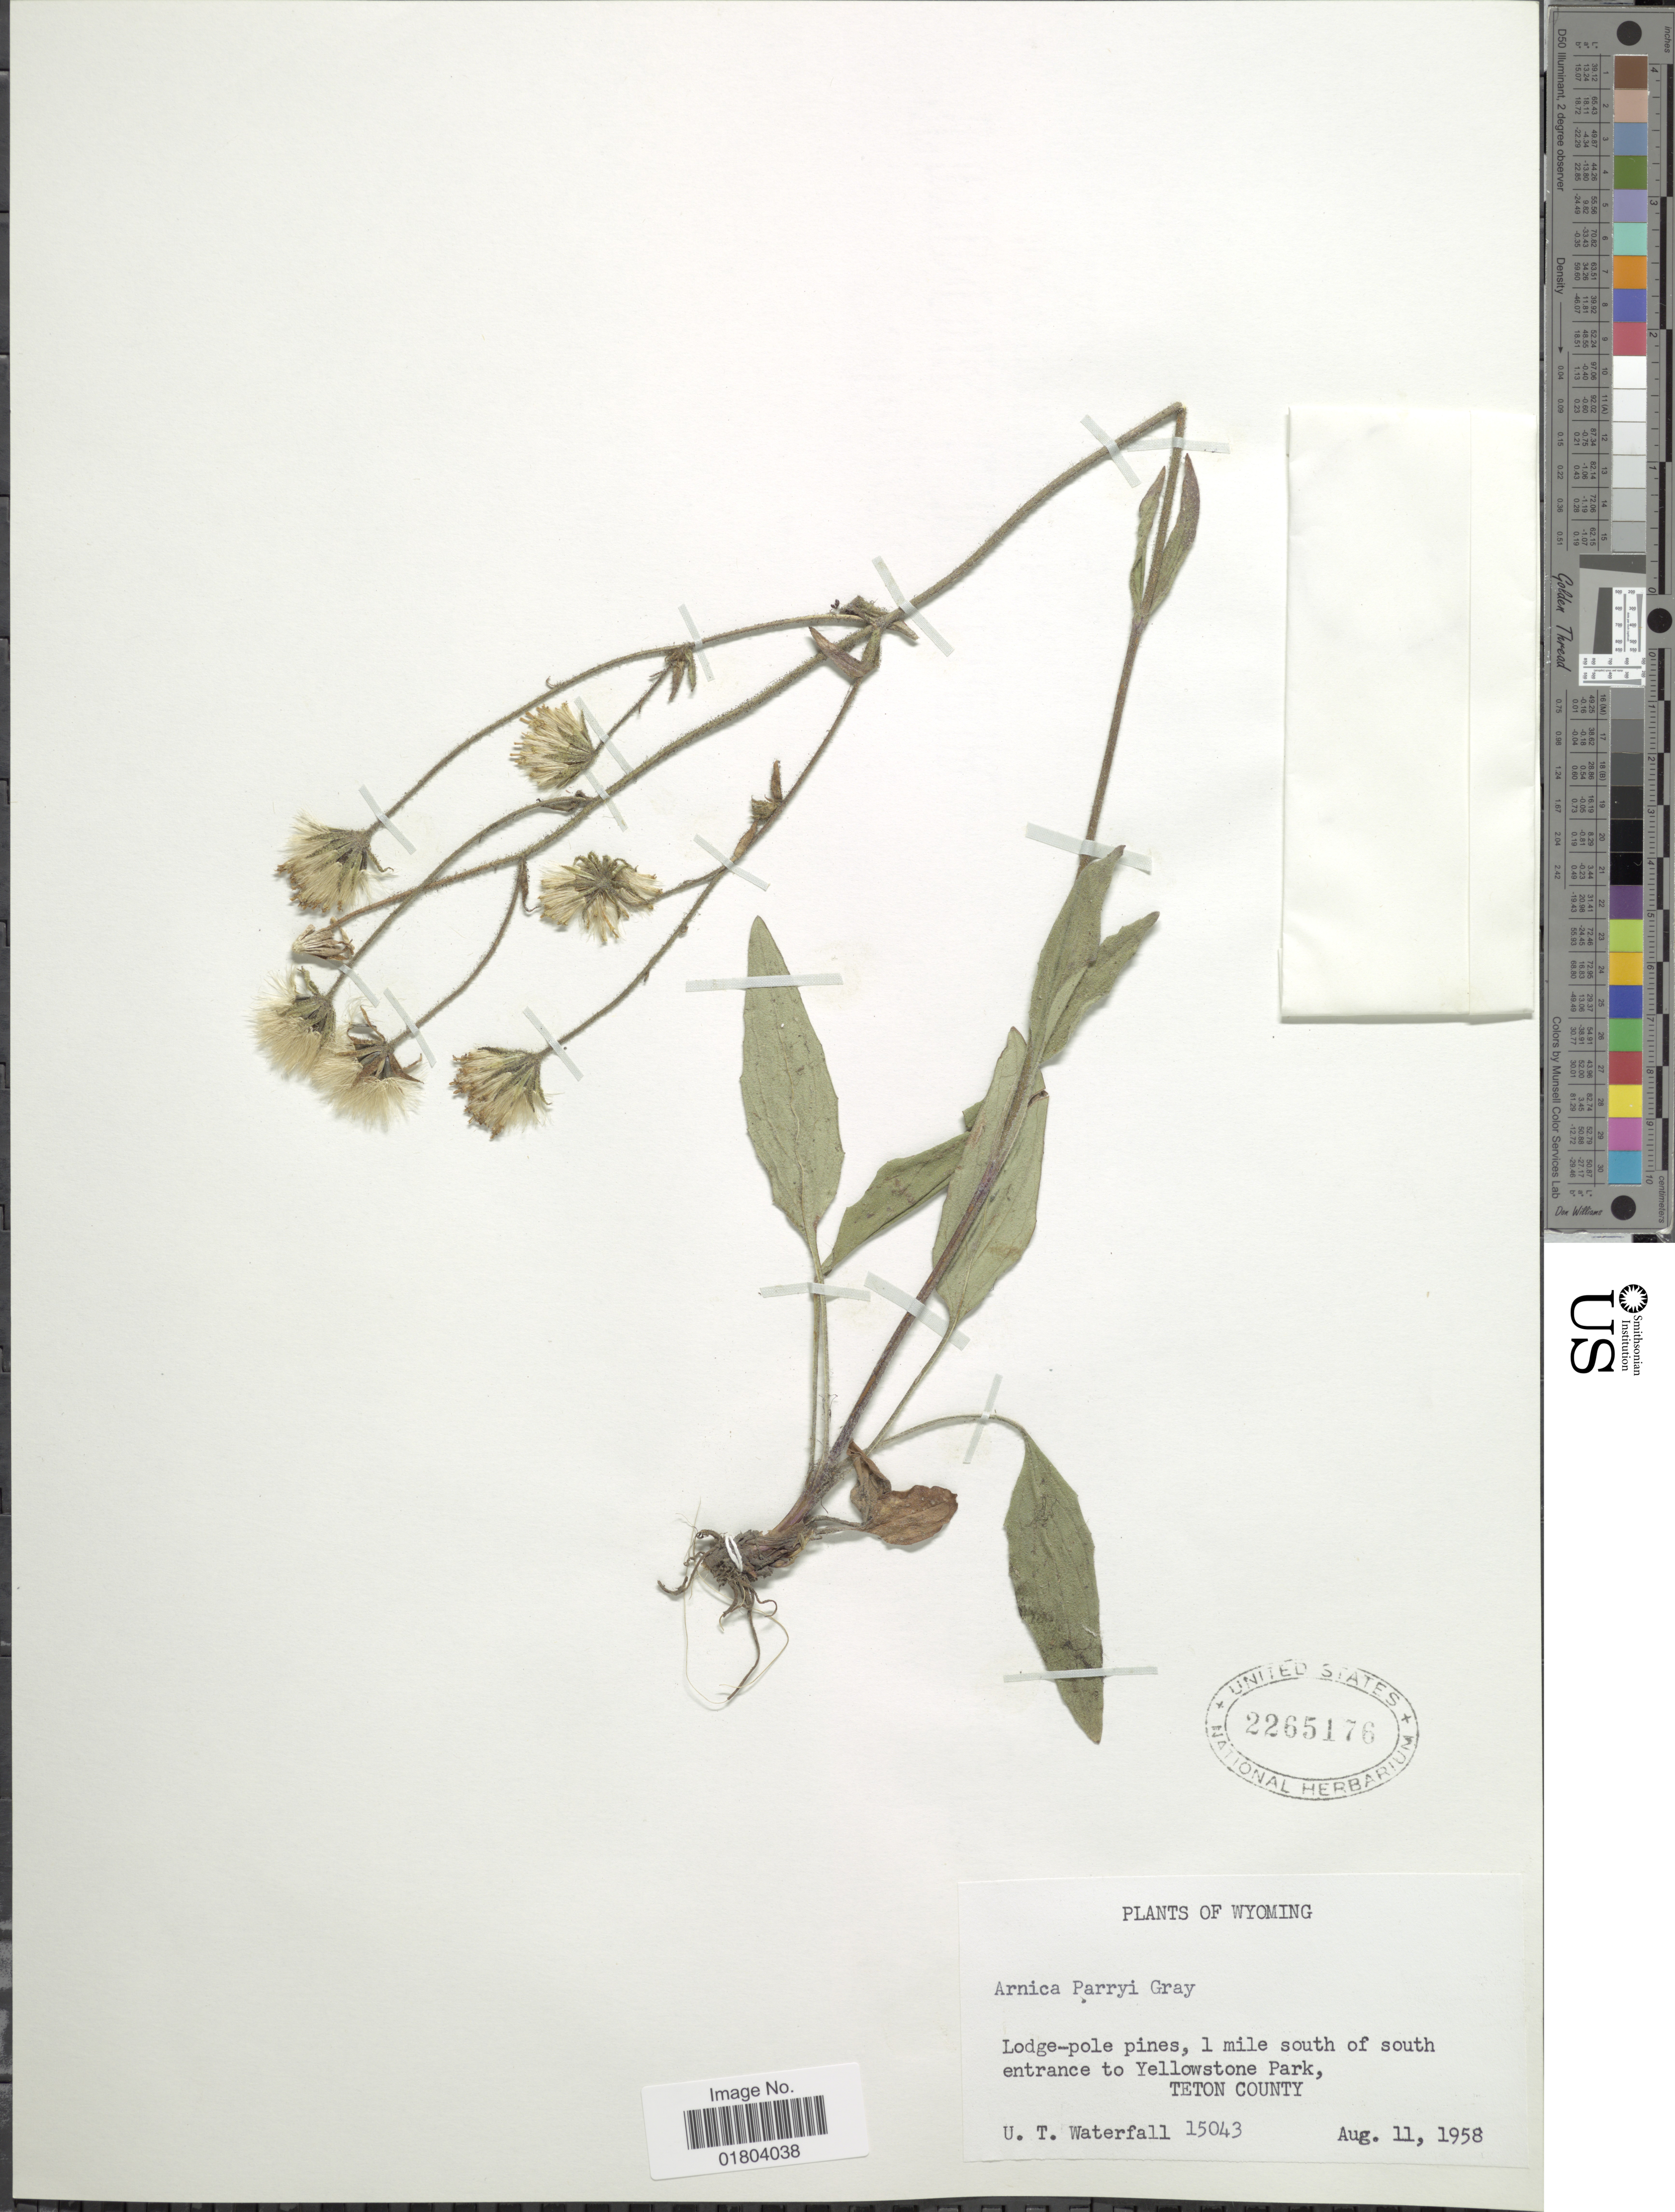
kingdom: Plantae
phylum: Tracheophyta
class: Magnoliopsida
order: Asterales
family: Asteraceae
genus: Arnica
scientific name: Arnica parryi subsp. genuina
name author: Maguire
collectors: U. T. Waterfall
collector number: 15043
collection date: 1958-08-11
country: United States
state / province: Wyoming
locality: Lodge-pole pines, 1 miles south of south entrance to Yellowstone Park, Teton County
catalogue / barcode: US 2265176